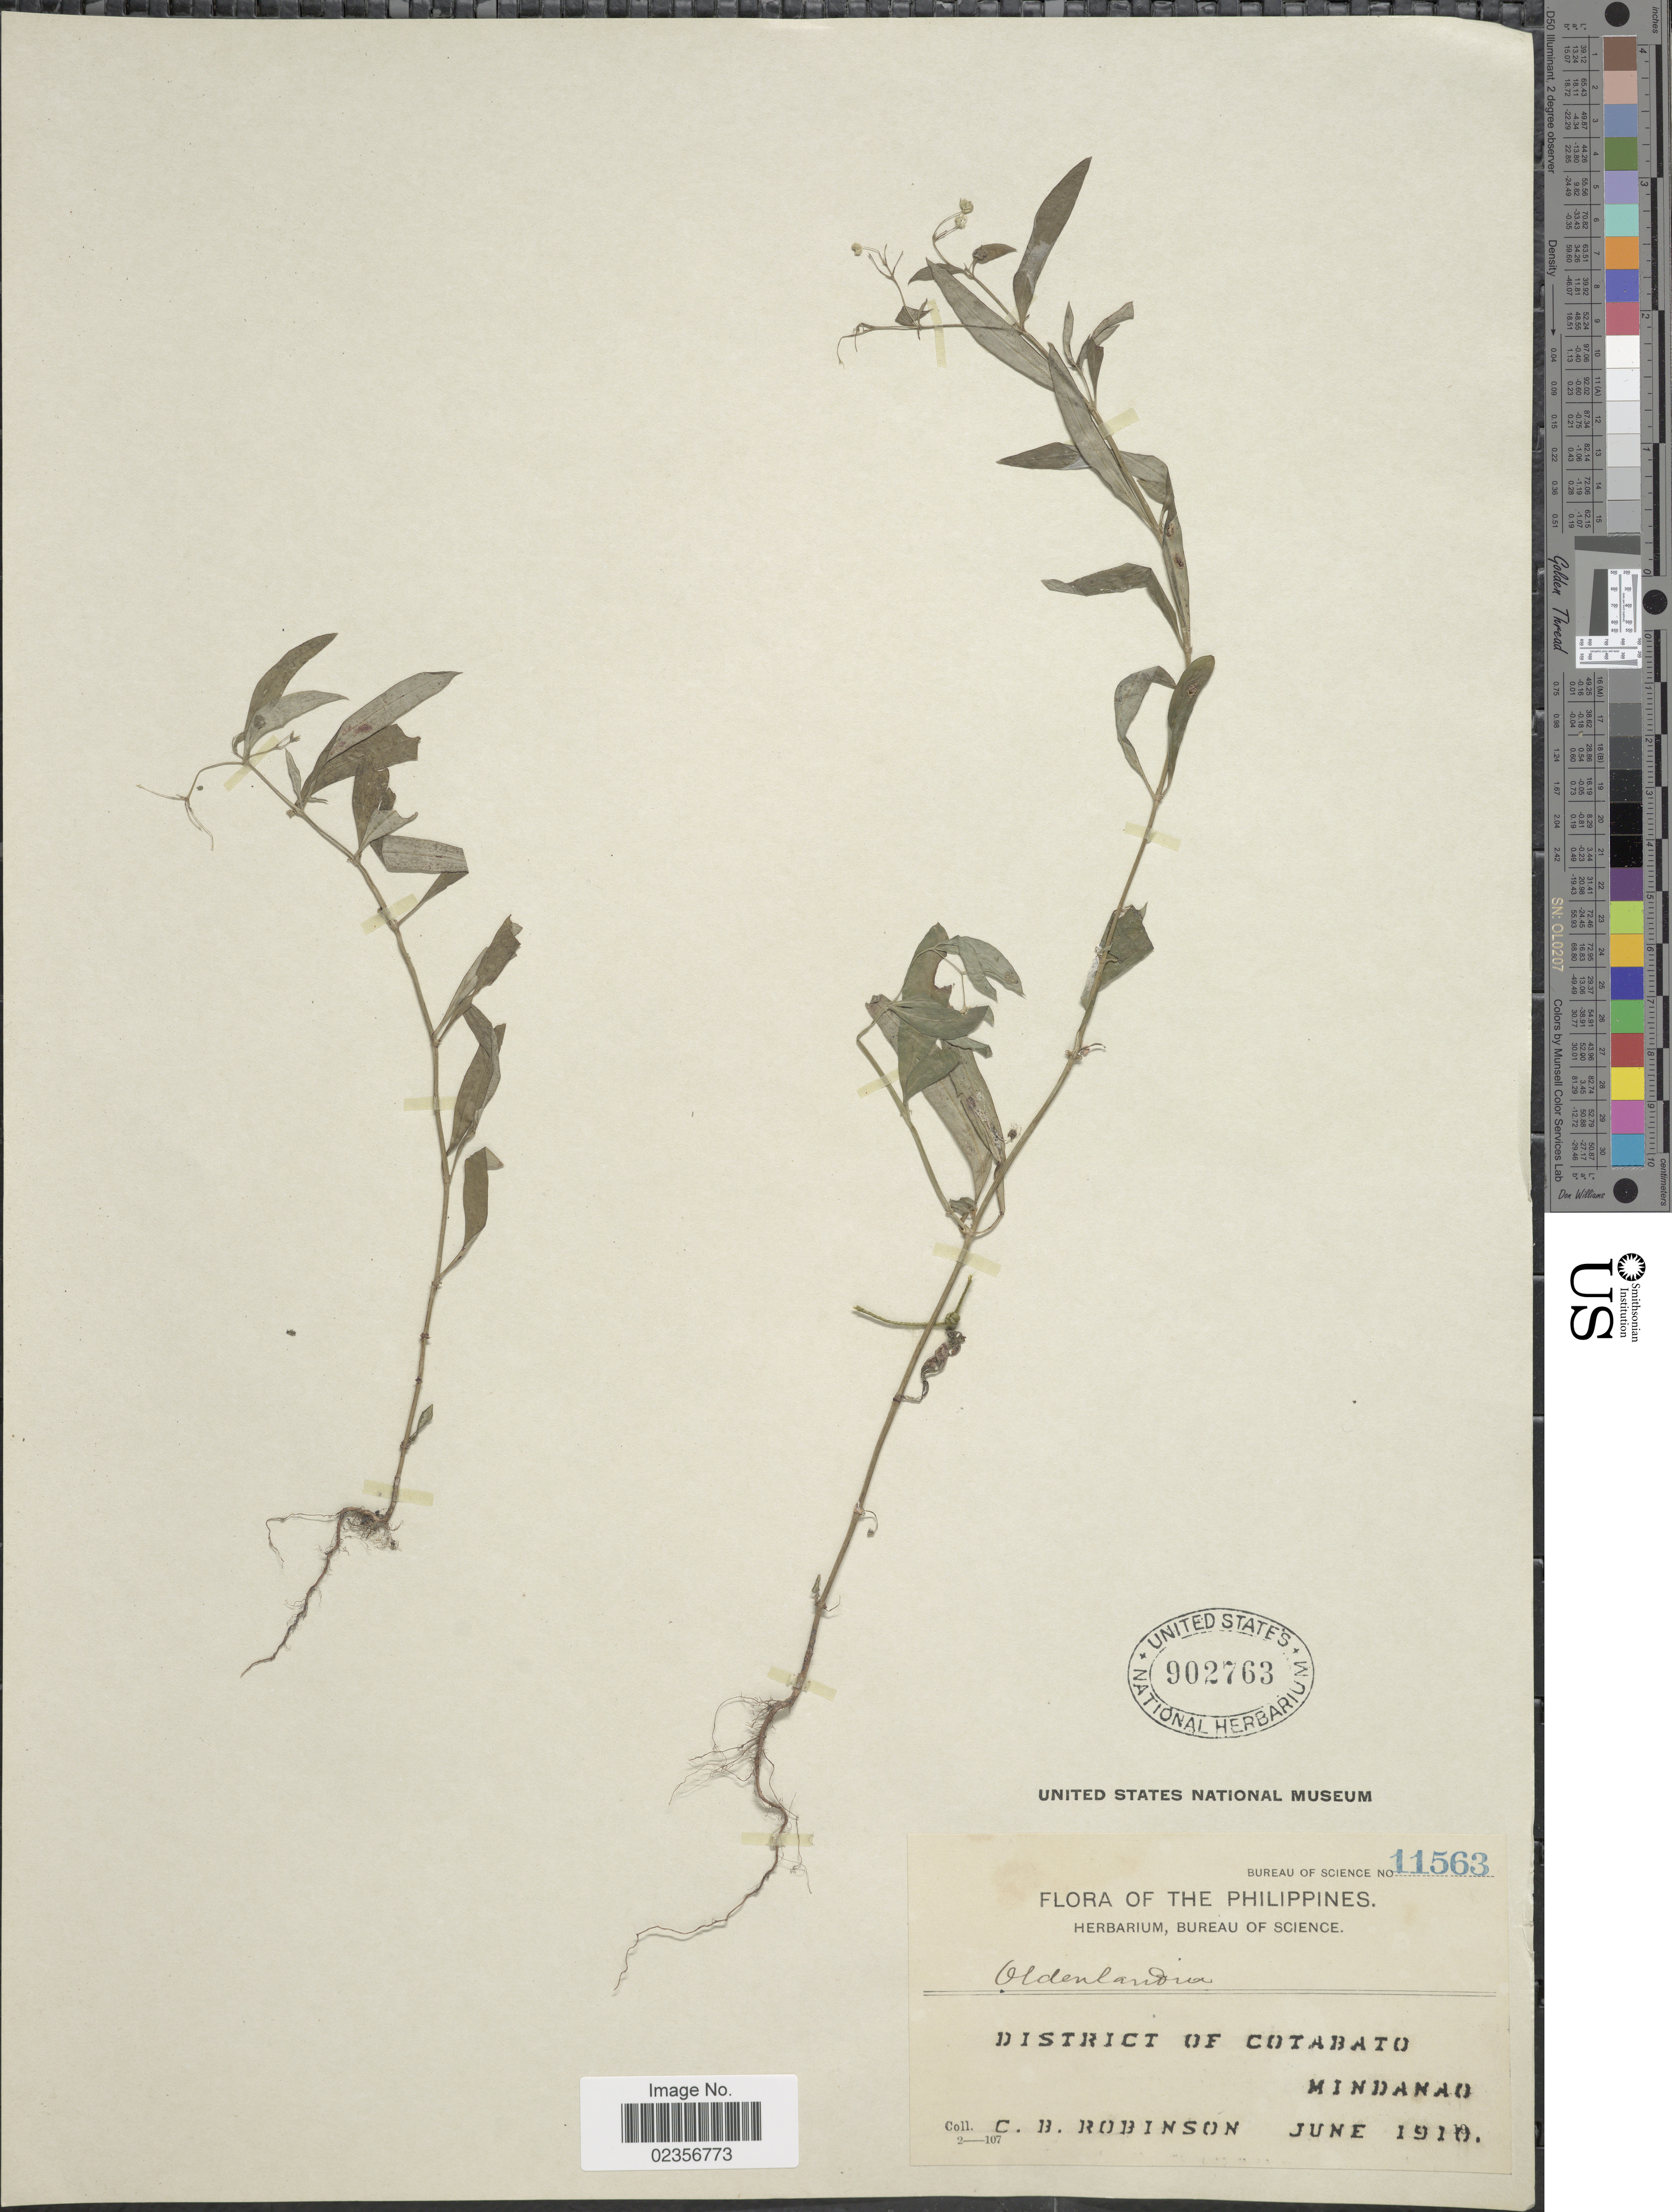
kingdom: Plantae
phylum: Tracheophyta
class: Magnoliopsida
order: Gentianales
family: Rubiaceae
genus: Hedyotis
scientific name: Hedyotis sp.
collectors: C. Robinson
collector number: Bureau of Science 11563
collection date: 1910-06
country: Philippines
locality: District of Cotabato. Mindanao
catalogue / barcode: US 902763